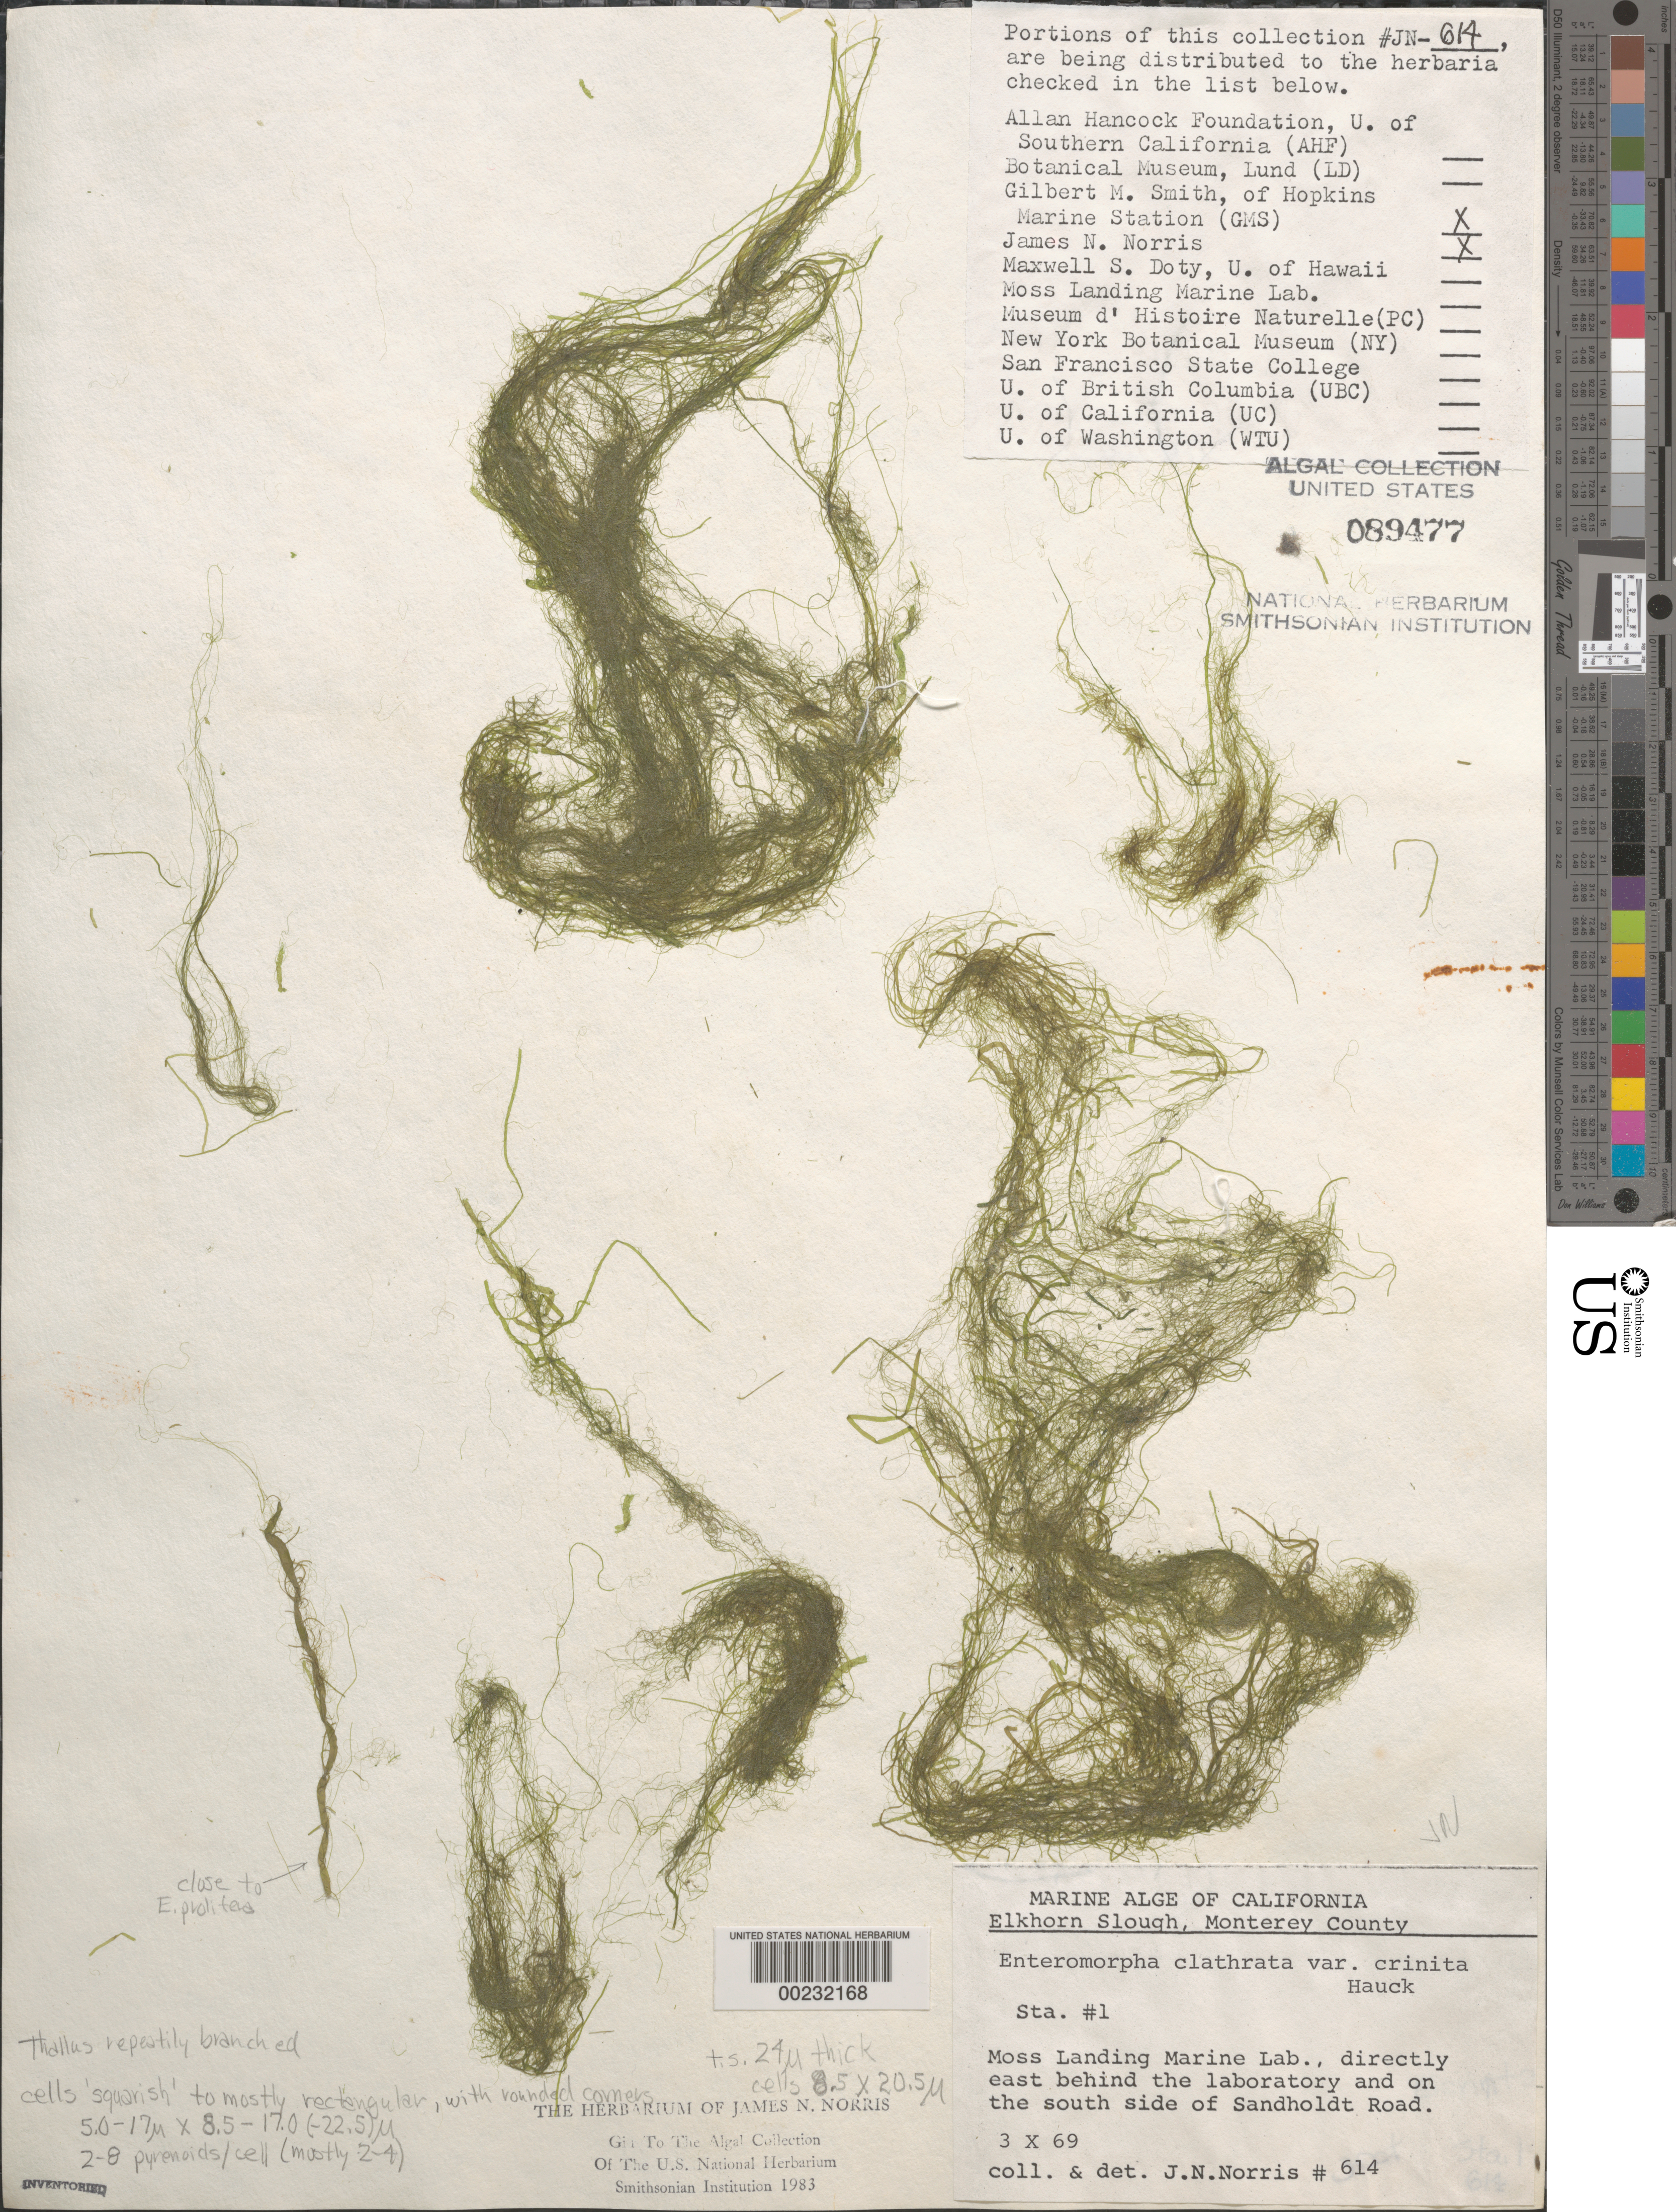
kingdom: Plantae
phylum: Chlorophyta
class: Ulvophyceae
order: Cladophorales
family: Cladophoraceae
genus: Cladophora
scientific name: Cladophora vagabunda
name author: (L.) C. Hoek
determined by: Algae name updating Project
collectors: J. N. Norris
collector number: JN-614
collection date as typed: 03 Oct 1969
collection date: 1969-10-03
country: United States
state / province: California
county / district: Monterey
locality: Elkhorn Slough, Moss Landing Marine Laboratory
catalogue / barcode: US 89477